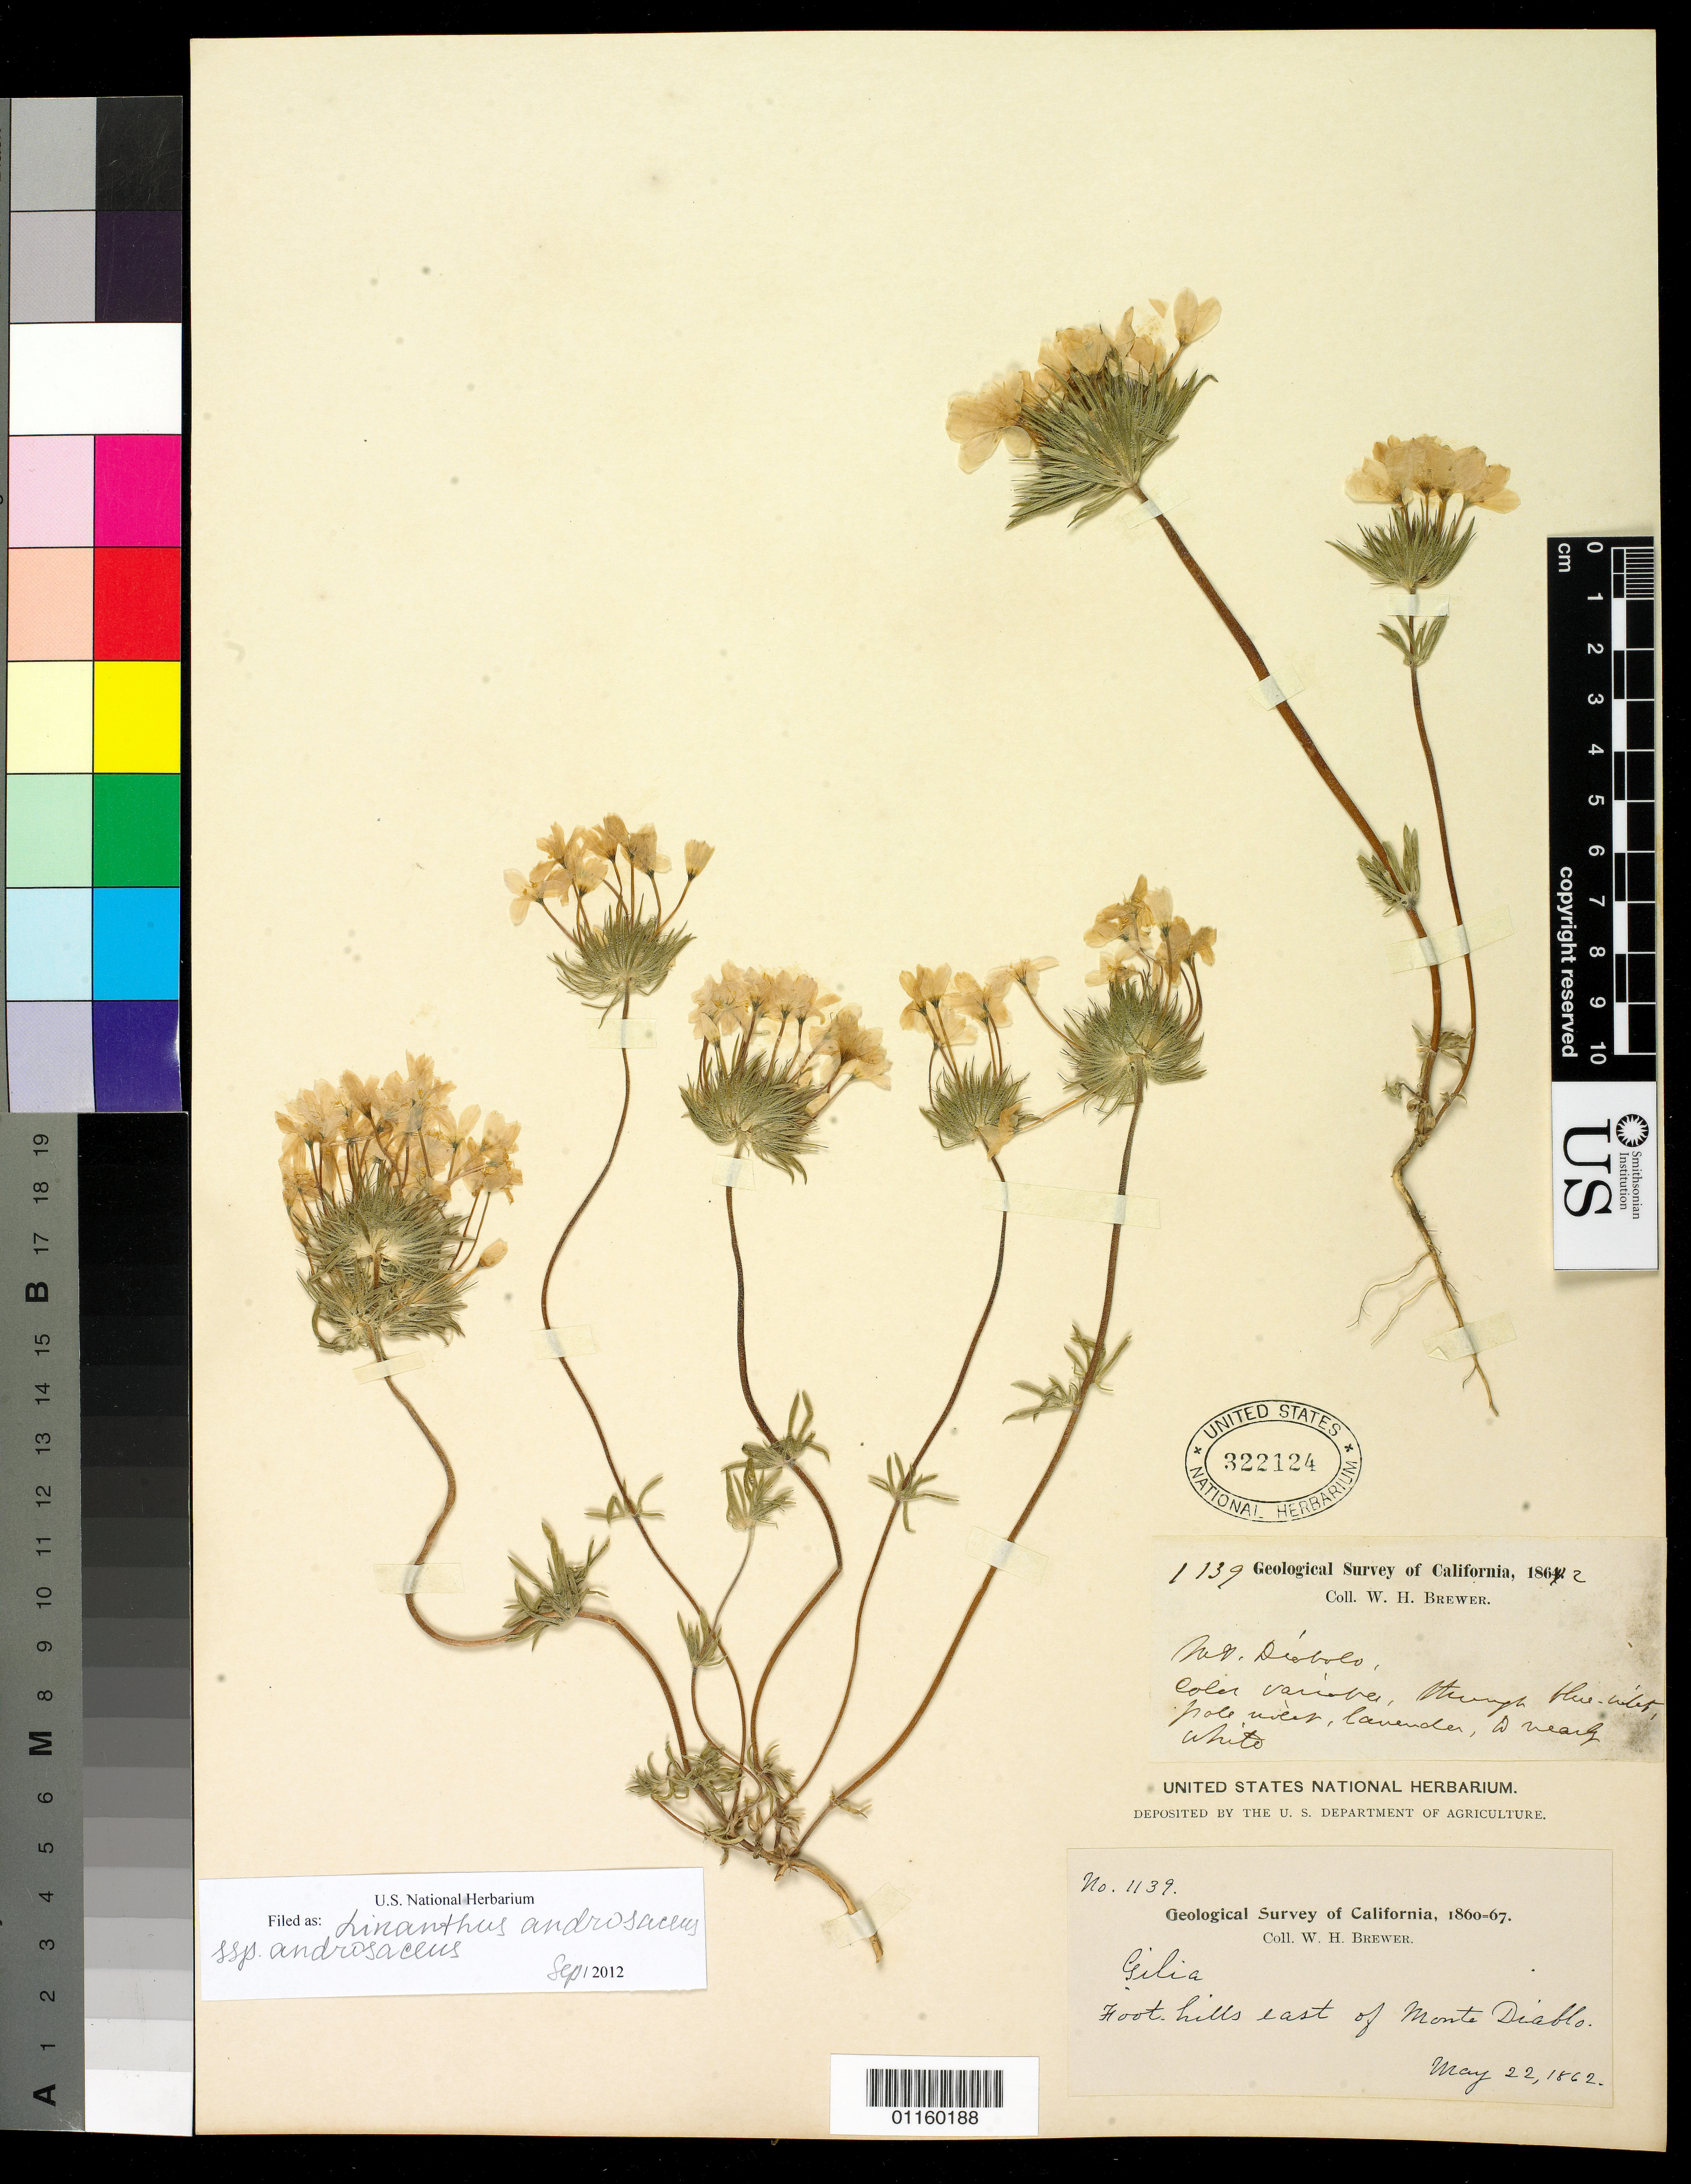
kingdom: Plantae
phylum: Tracheophyta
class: Magnoliopsida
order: Ericales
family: Polemoniaceae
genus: Leptosiphon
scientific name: Leptosiphon androsaceus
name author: Benth.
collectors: W. H. Brewer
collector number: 1139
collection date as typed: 22 May 1862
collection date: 1862-05-22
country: United States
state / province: California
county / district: Contra Costa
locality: Foothills east of Monte Diablo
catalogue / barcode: US 322124